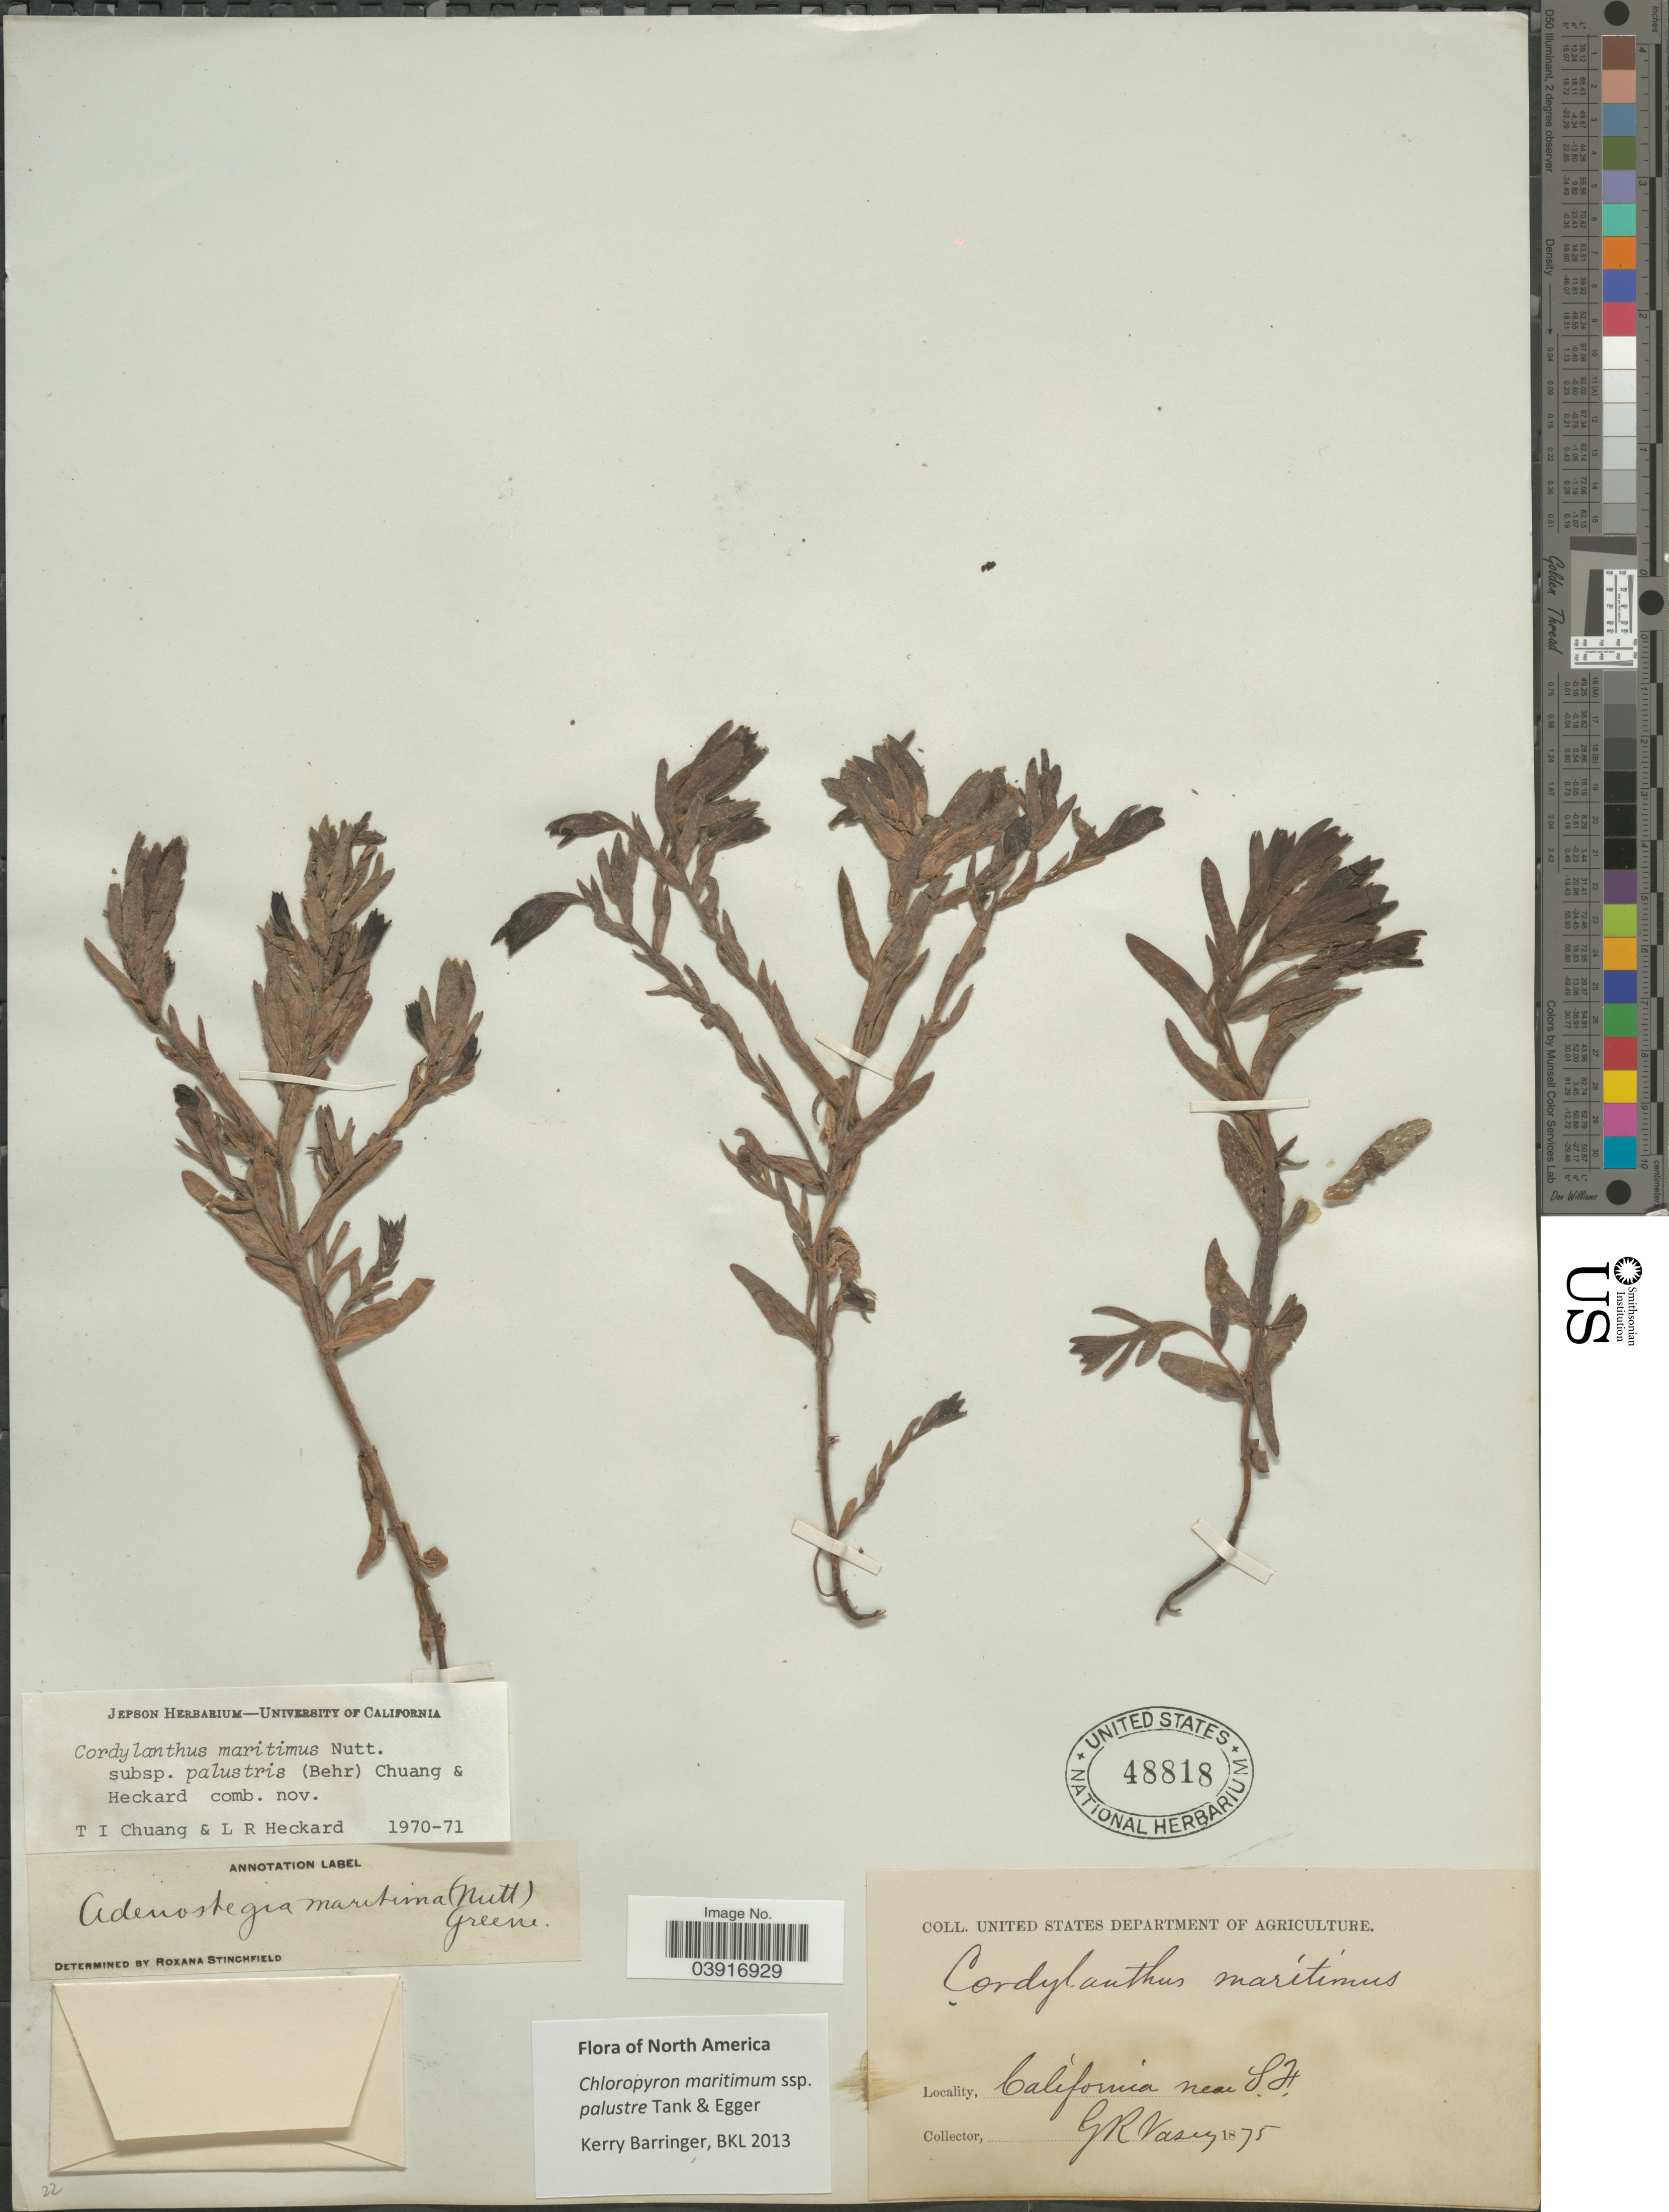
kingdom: Plantae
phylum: Tracheophyta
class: Magnoliopsida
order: Lamiales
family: Orobanchaceae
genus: Chloropyron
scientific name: Chloropyron maritimum subsp. palustre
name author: (Behr) Tank & J.M. Egger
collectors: G. R. Vasey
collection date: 1875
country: United States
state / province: California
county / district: San Francisco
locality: California near S.F.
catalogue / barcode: US 48818